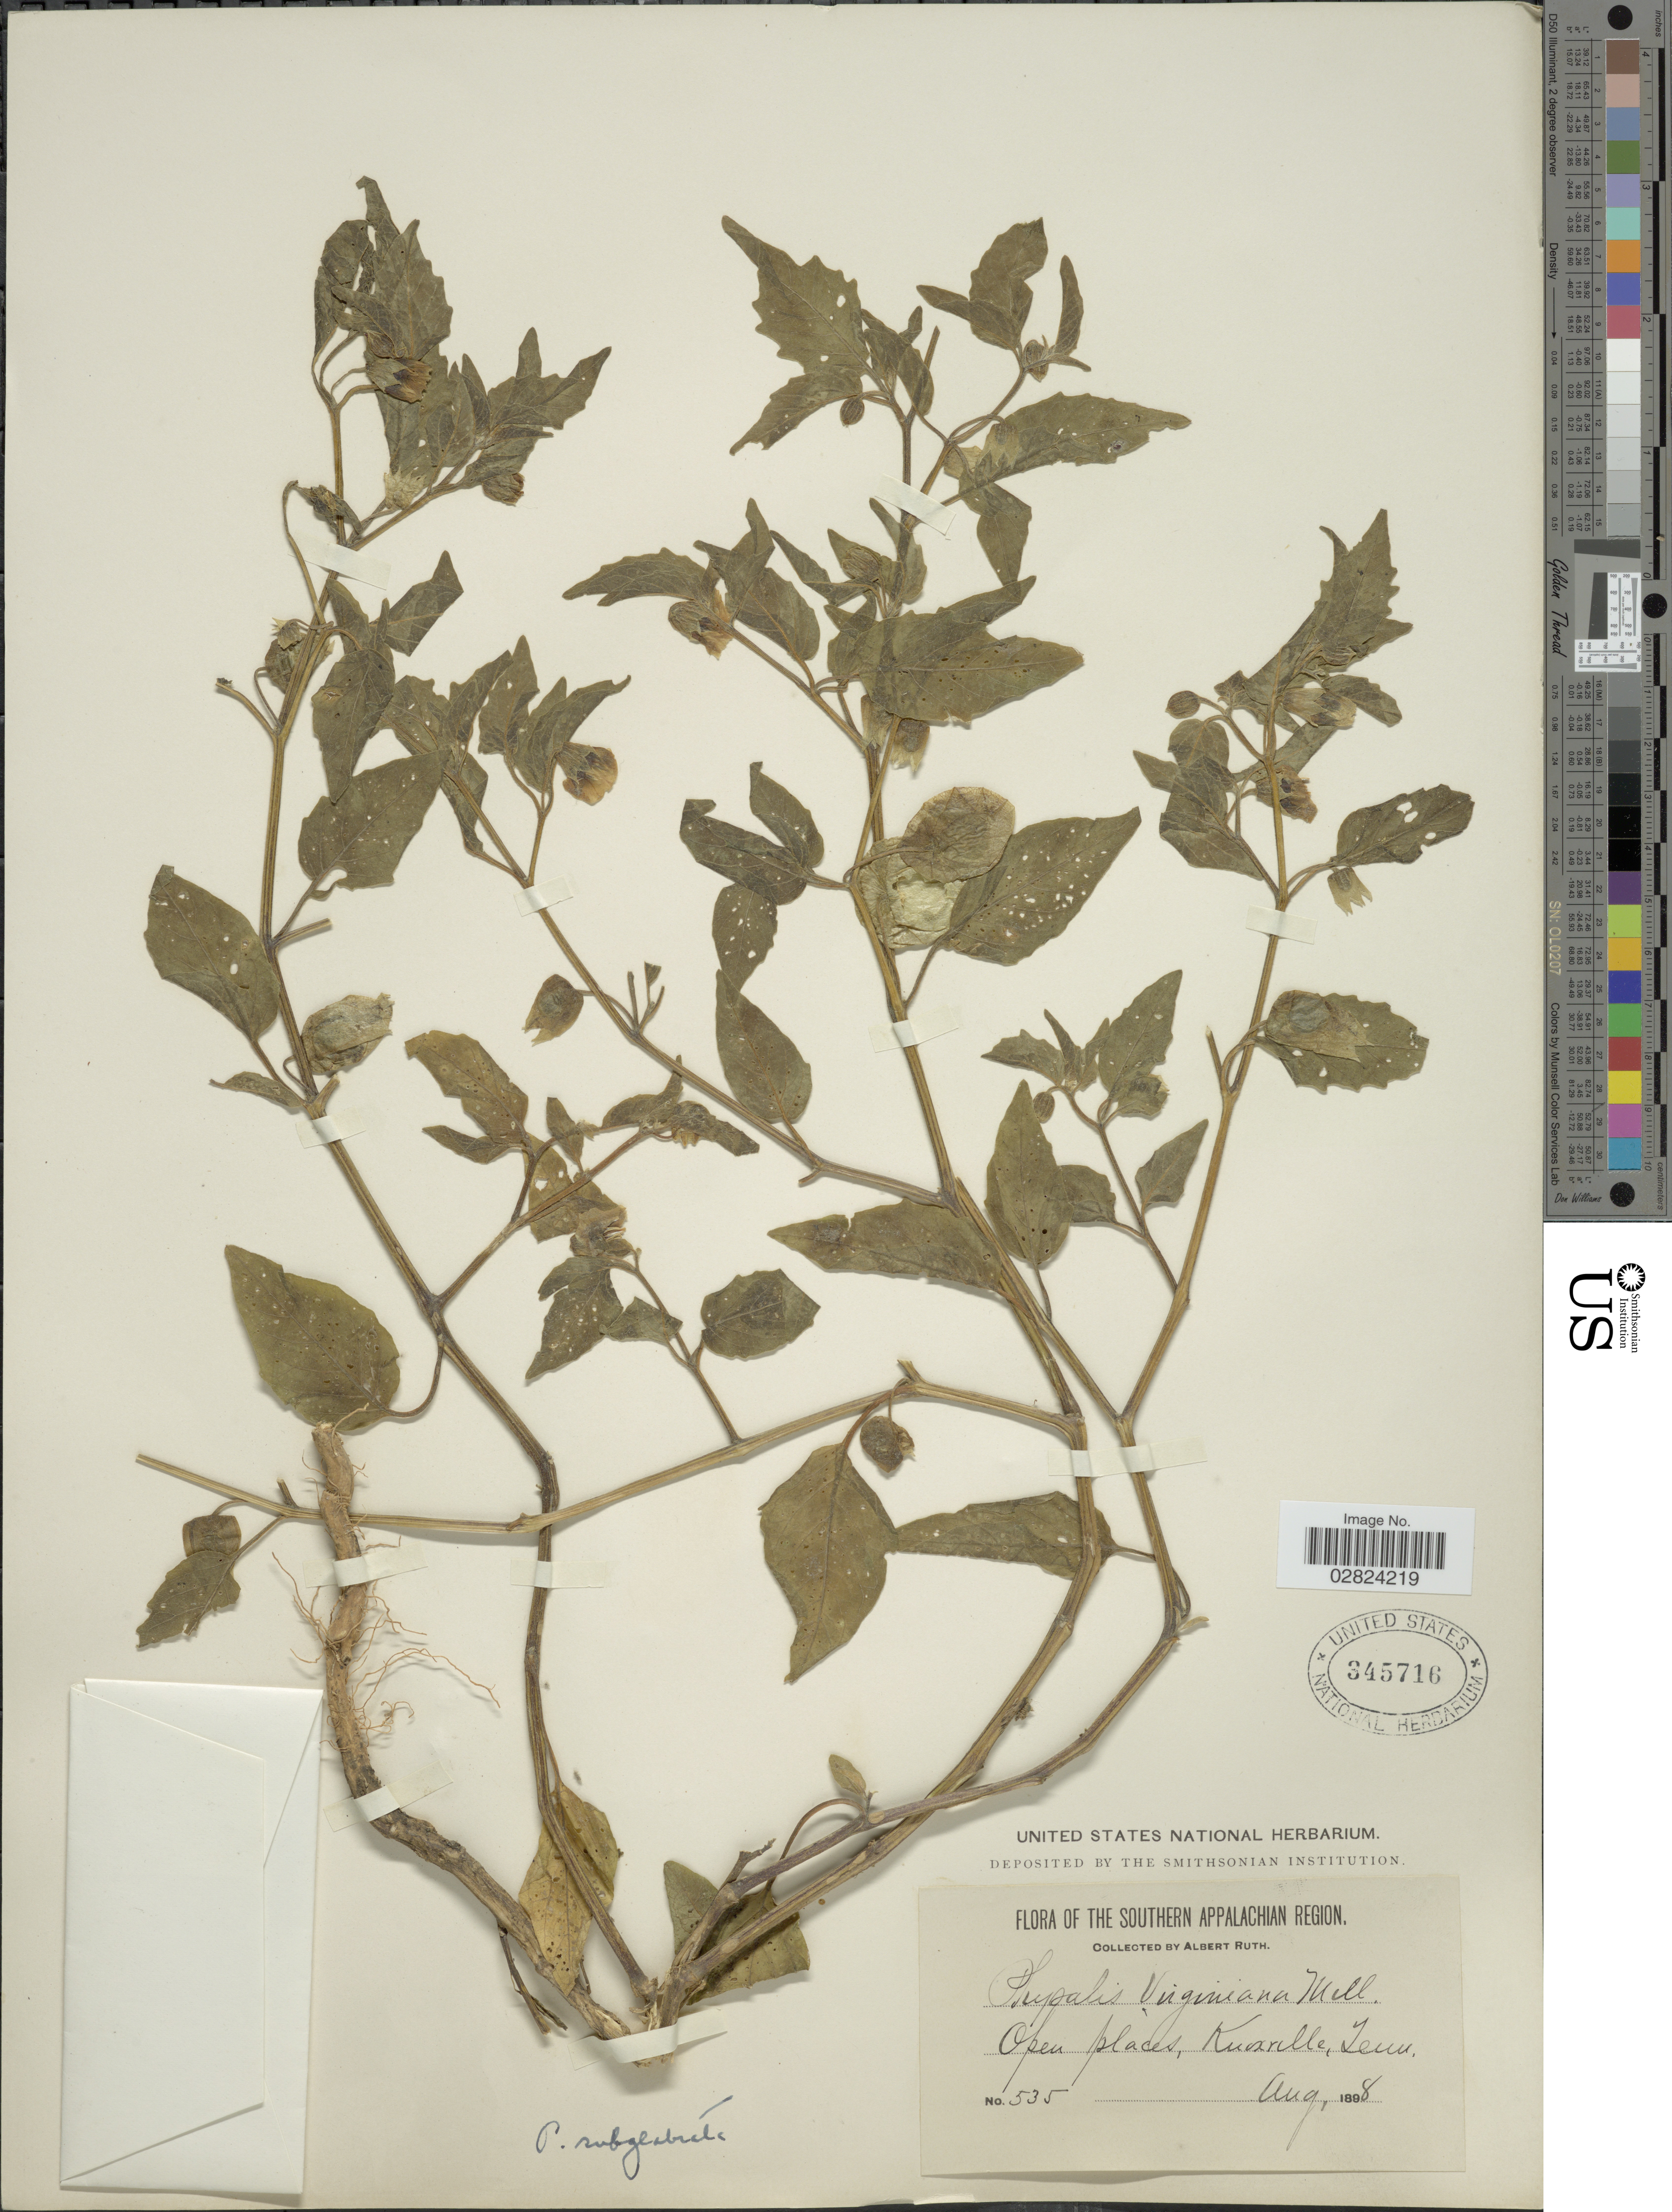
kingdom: Plantae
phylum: Tracheophyta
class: Magnoliopsida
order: Solanales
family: Solanaceae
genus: Physalis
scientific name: Physalis subglabrata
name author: Mack. & Bush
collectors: A. Ruth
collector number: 535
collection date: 1898-08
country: United States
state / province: Tennessee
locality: The Southern Appalachian Region. Knoxville.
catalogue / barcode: US 345716